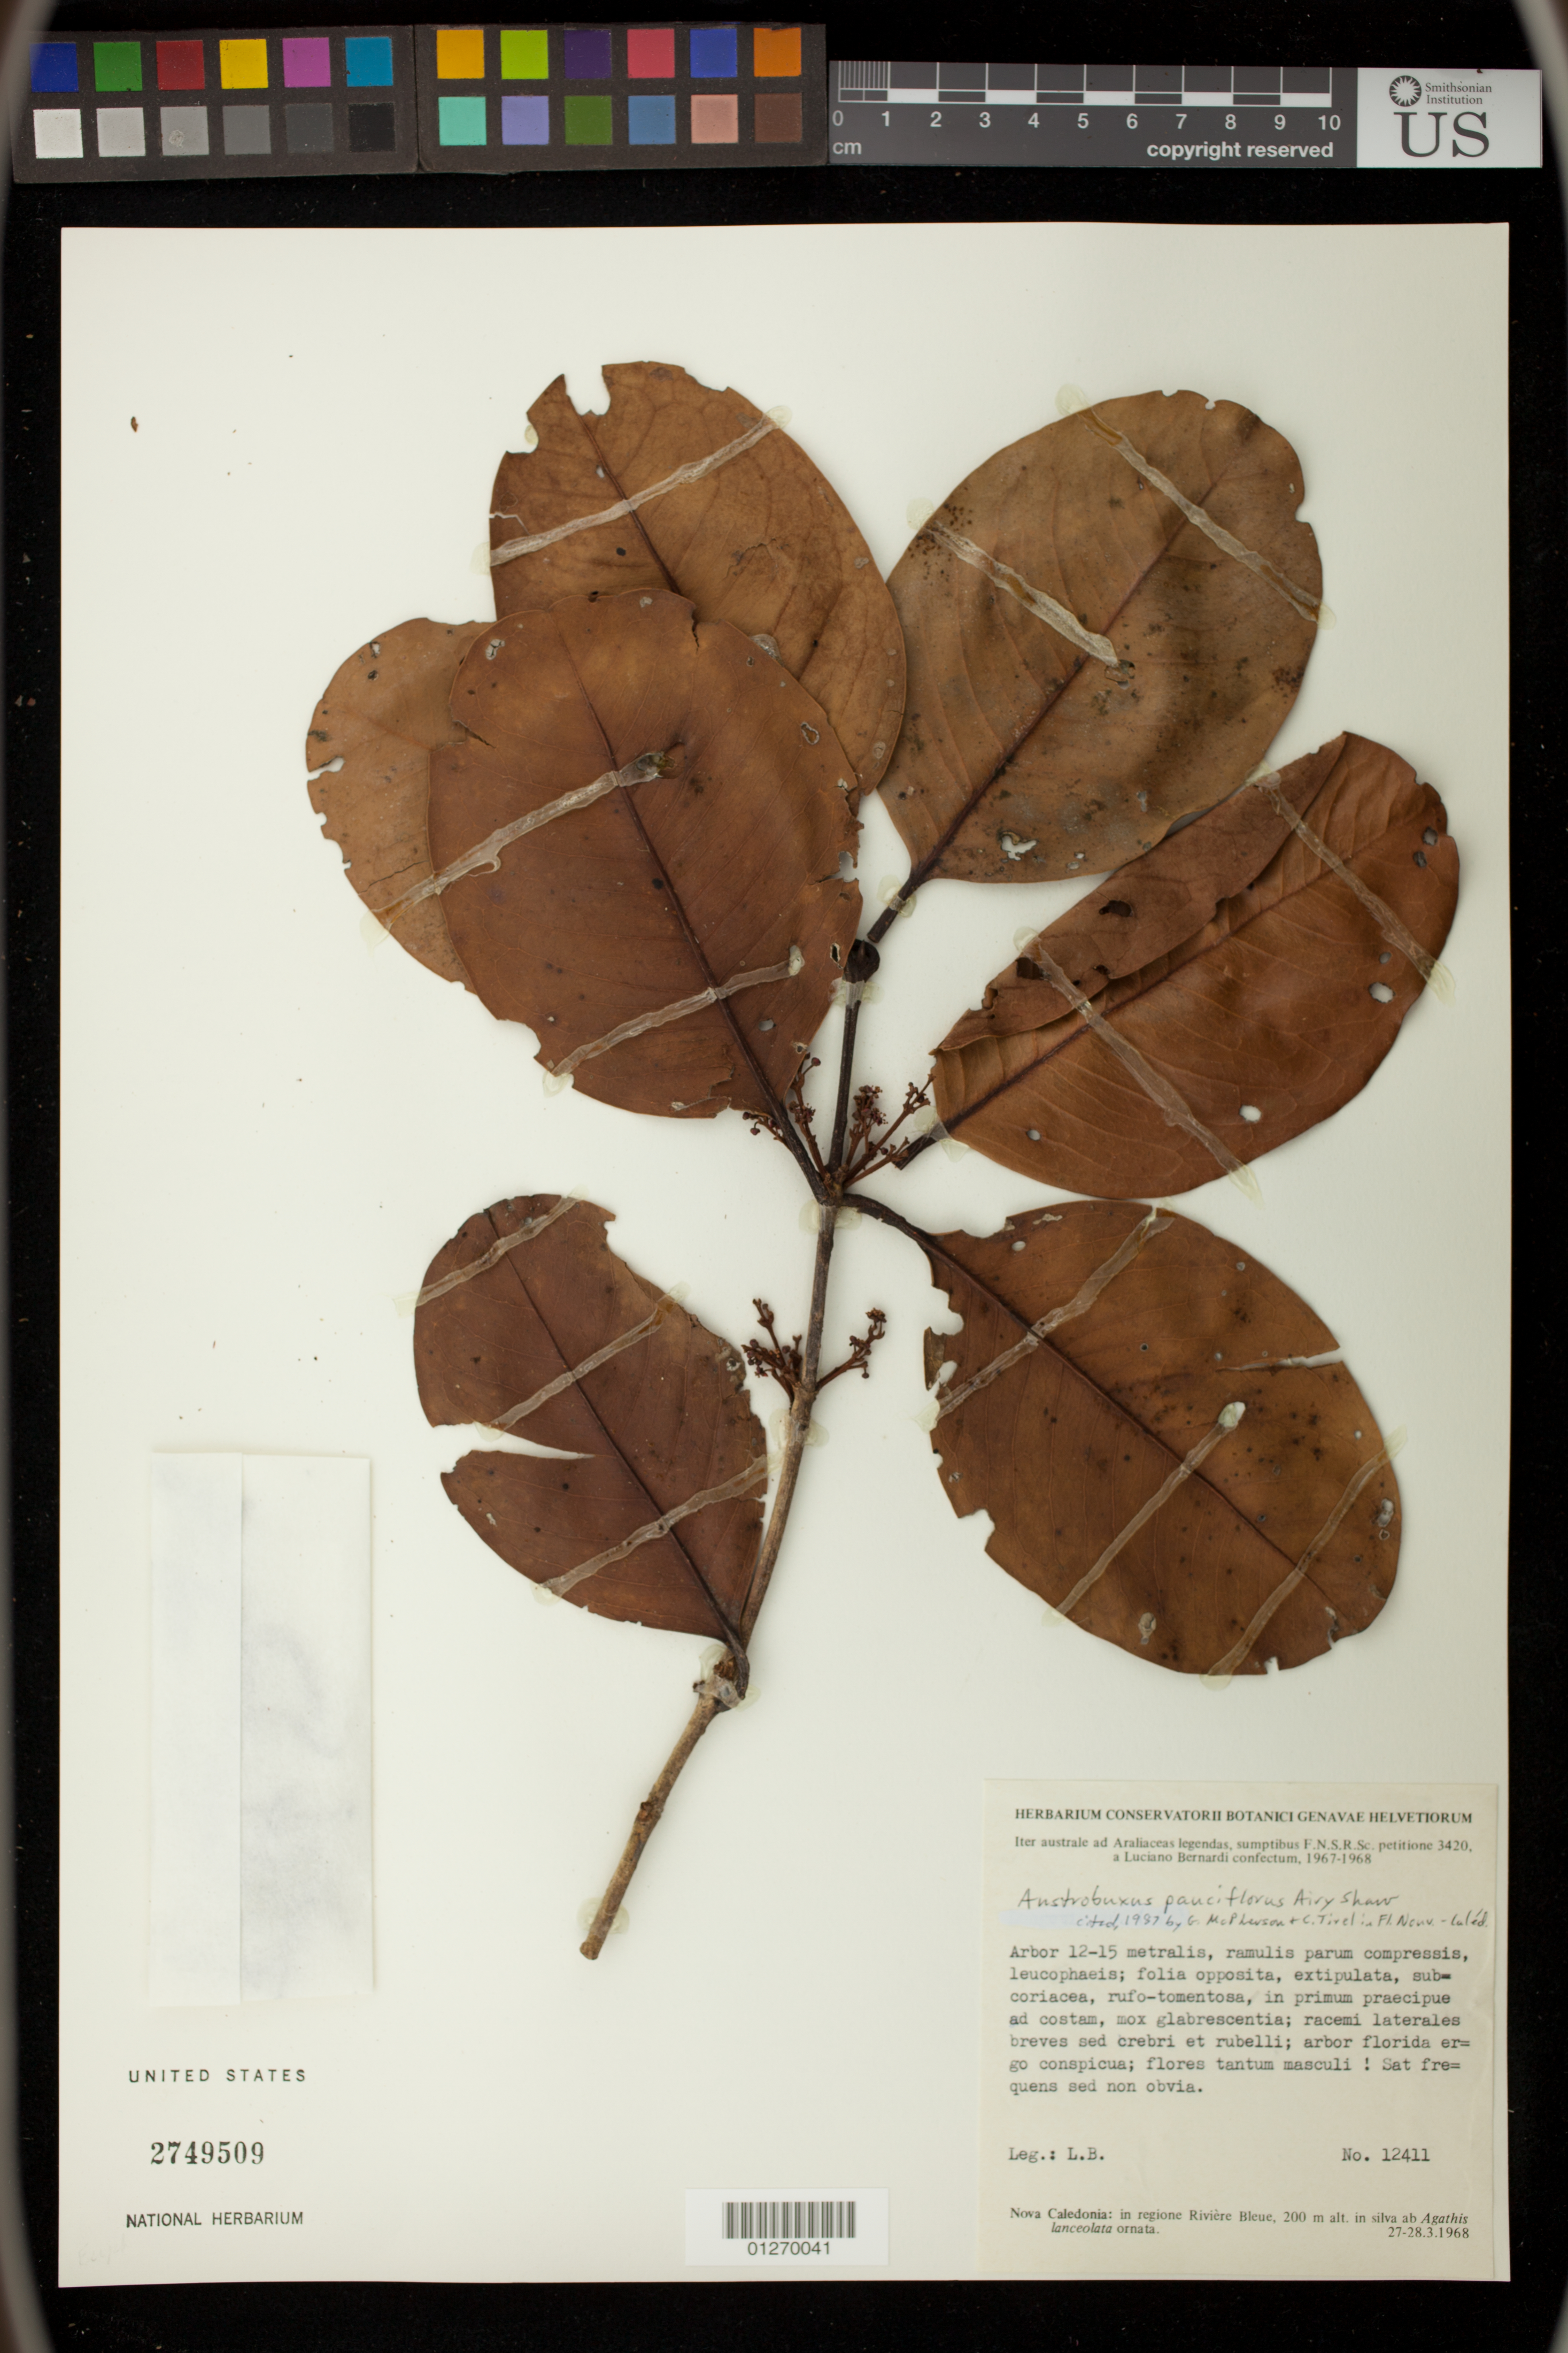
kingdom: Plantae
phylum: Tracheophyta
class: Magnoliopsida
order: Malpighiales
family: Picrodendraceae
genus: Austrobuxus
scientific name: Austrobuxus pauciflorus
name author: Airy Shaw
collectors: L. Bernardi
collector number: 12411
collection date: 1968-03-27/1968-03-28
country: New Caledonia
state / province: South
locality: Nova Caledonia: in regione Riviere Bleue.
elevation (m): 200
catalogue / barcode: US 2749509